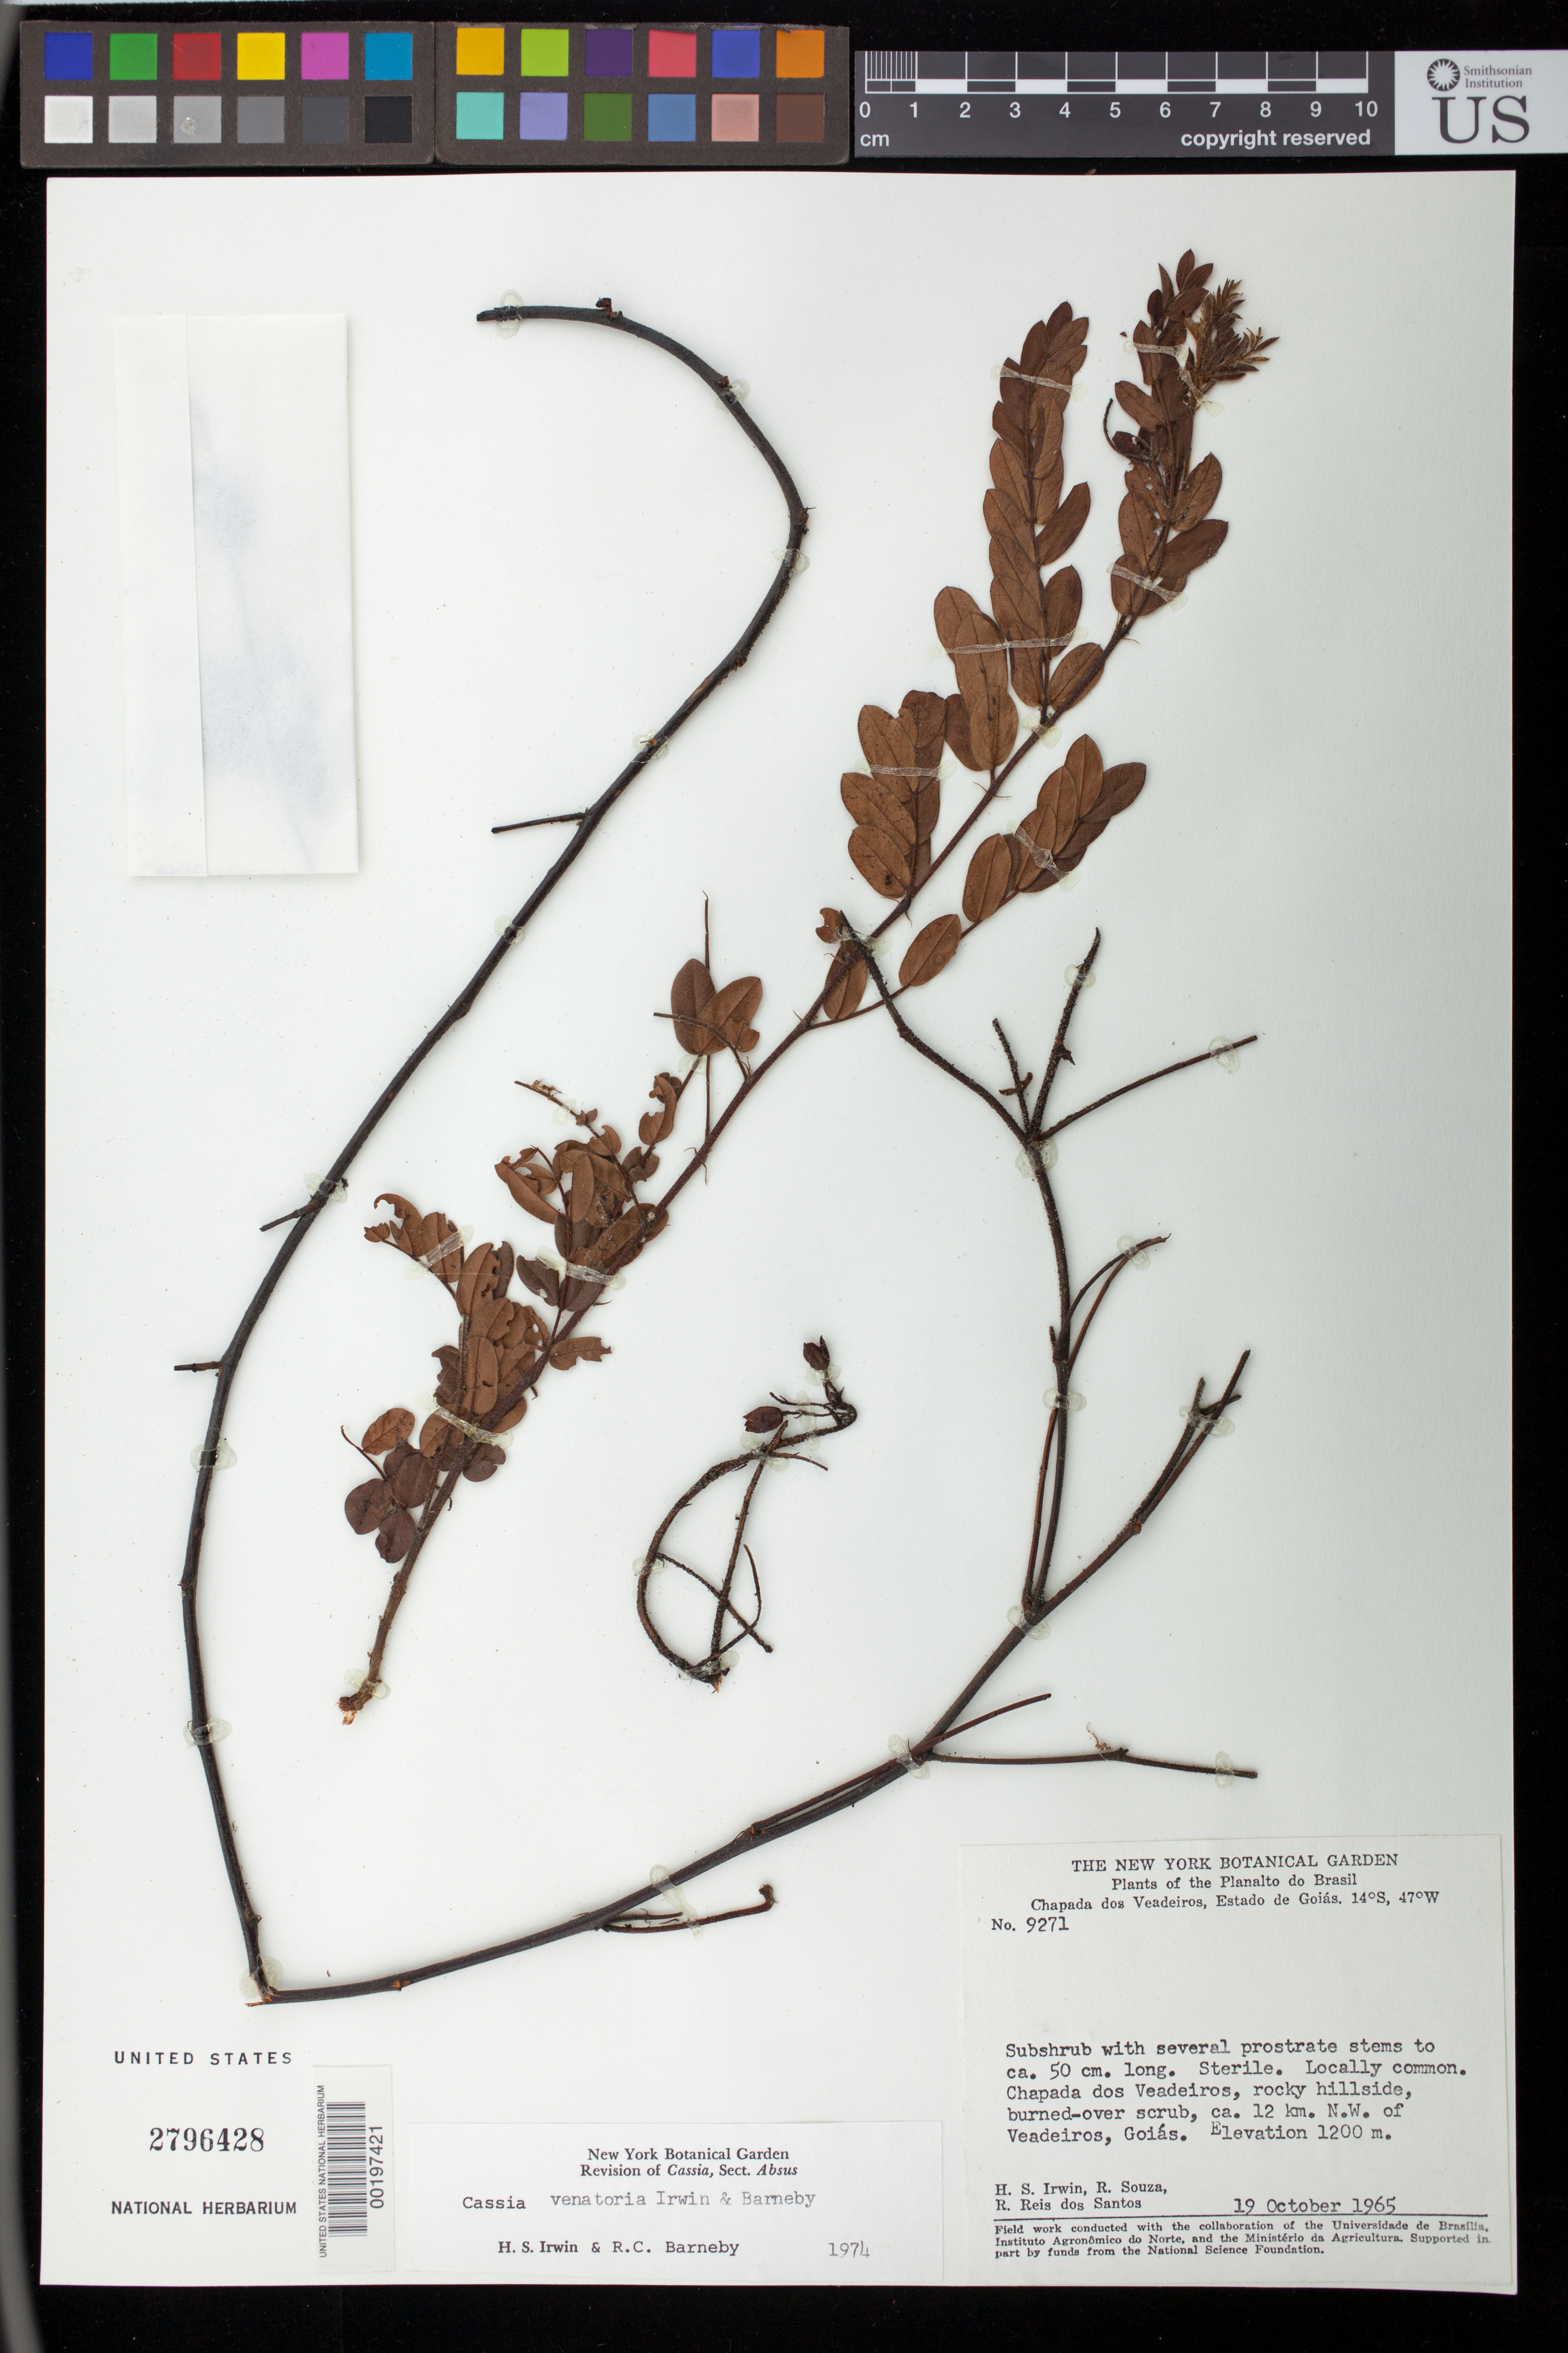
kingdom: Plantae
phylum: Tracheophyta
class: Magnoliopsida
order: Fabales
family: Fabaceae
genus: Chamaecrista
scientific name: Chamaecrista venatoria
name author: (H.S. Irwin & Barneby) H.S. Irwin & Barneby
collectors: H. Irwin, R. Souza & R. G. P. Santos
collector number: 9271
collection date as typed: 19 Oct 1965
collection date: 1965-10-19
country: Brazil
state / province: Goiás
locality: Chapada dos Veadeiros, ca. 12 km N.W. of Veadeiros; Planalto do Brasil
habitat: Rocky hillside, burned-over scrub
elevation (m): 1200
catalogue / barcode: US 2796428